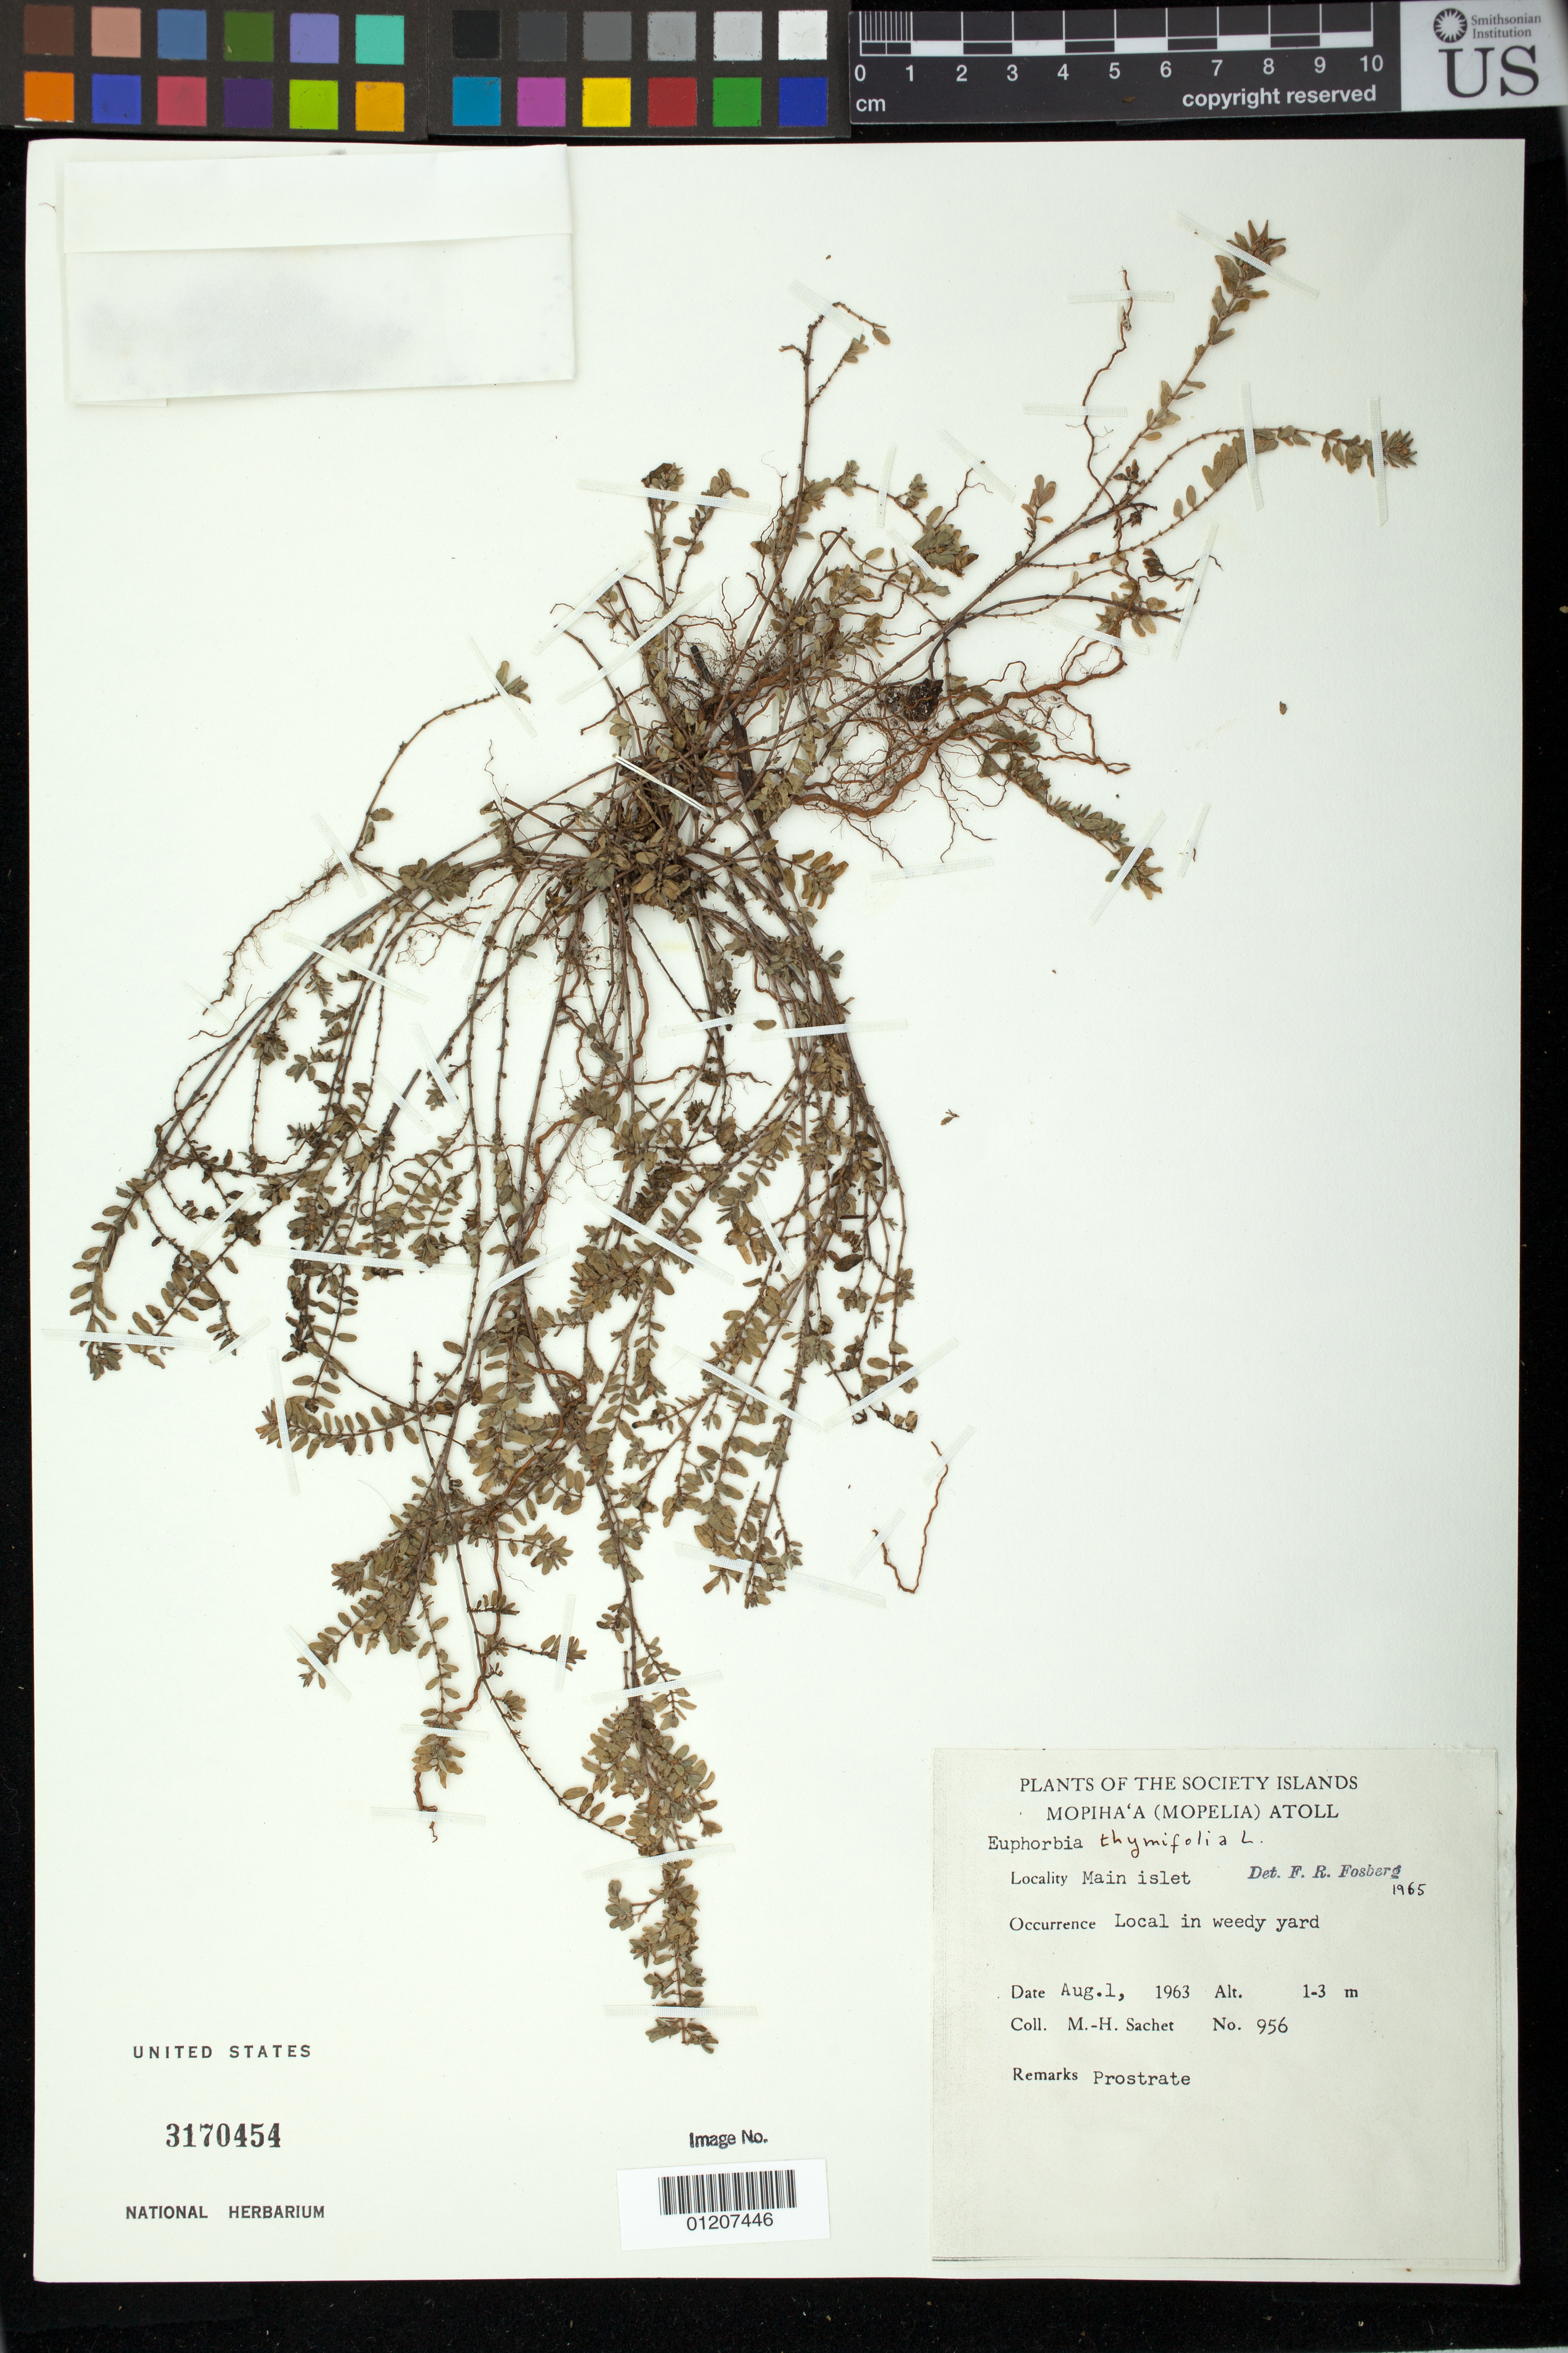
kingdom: Plantae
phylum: Tracheophyta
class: Magnoliopsida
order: Malpighiales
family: Euphorbiaceae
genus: Euphorbia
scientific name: Euphorbia thymifolia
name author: L.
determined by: Fosberg, F. R.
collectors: M.-H. Sachet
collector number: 956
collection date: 1963-08-01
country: French Polynesia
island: Maupihaa [Mopiha'a] Atoll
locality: Main Islet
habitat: In weedy yard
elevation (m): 1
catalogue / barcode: US 3170454